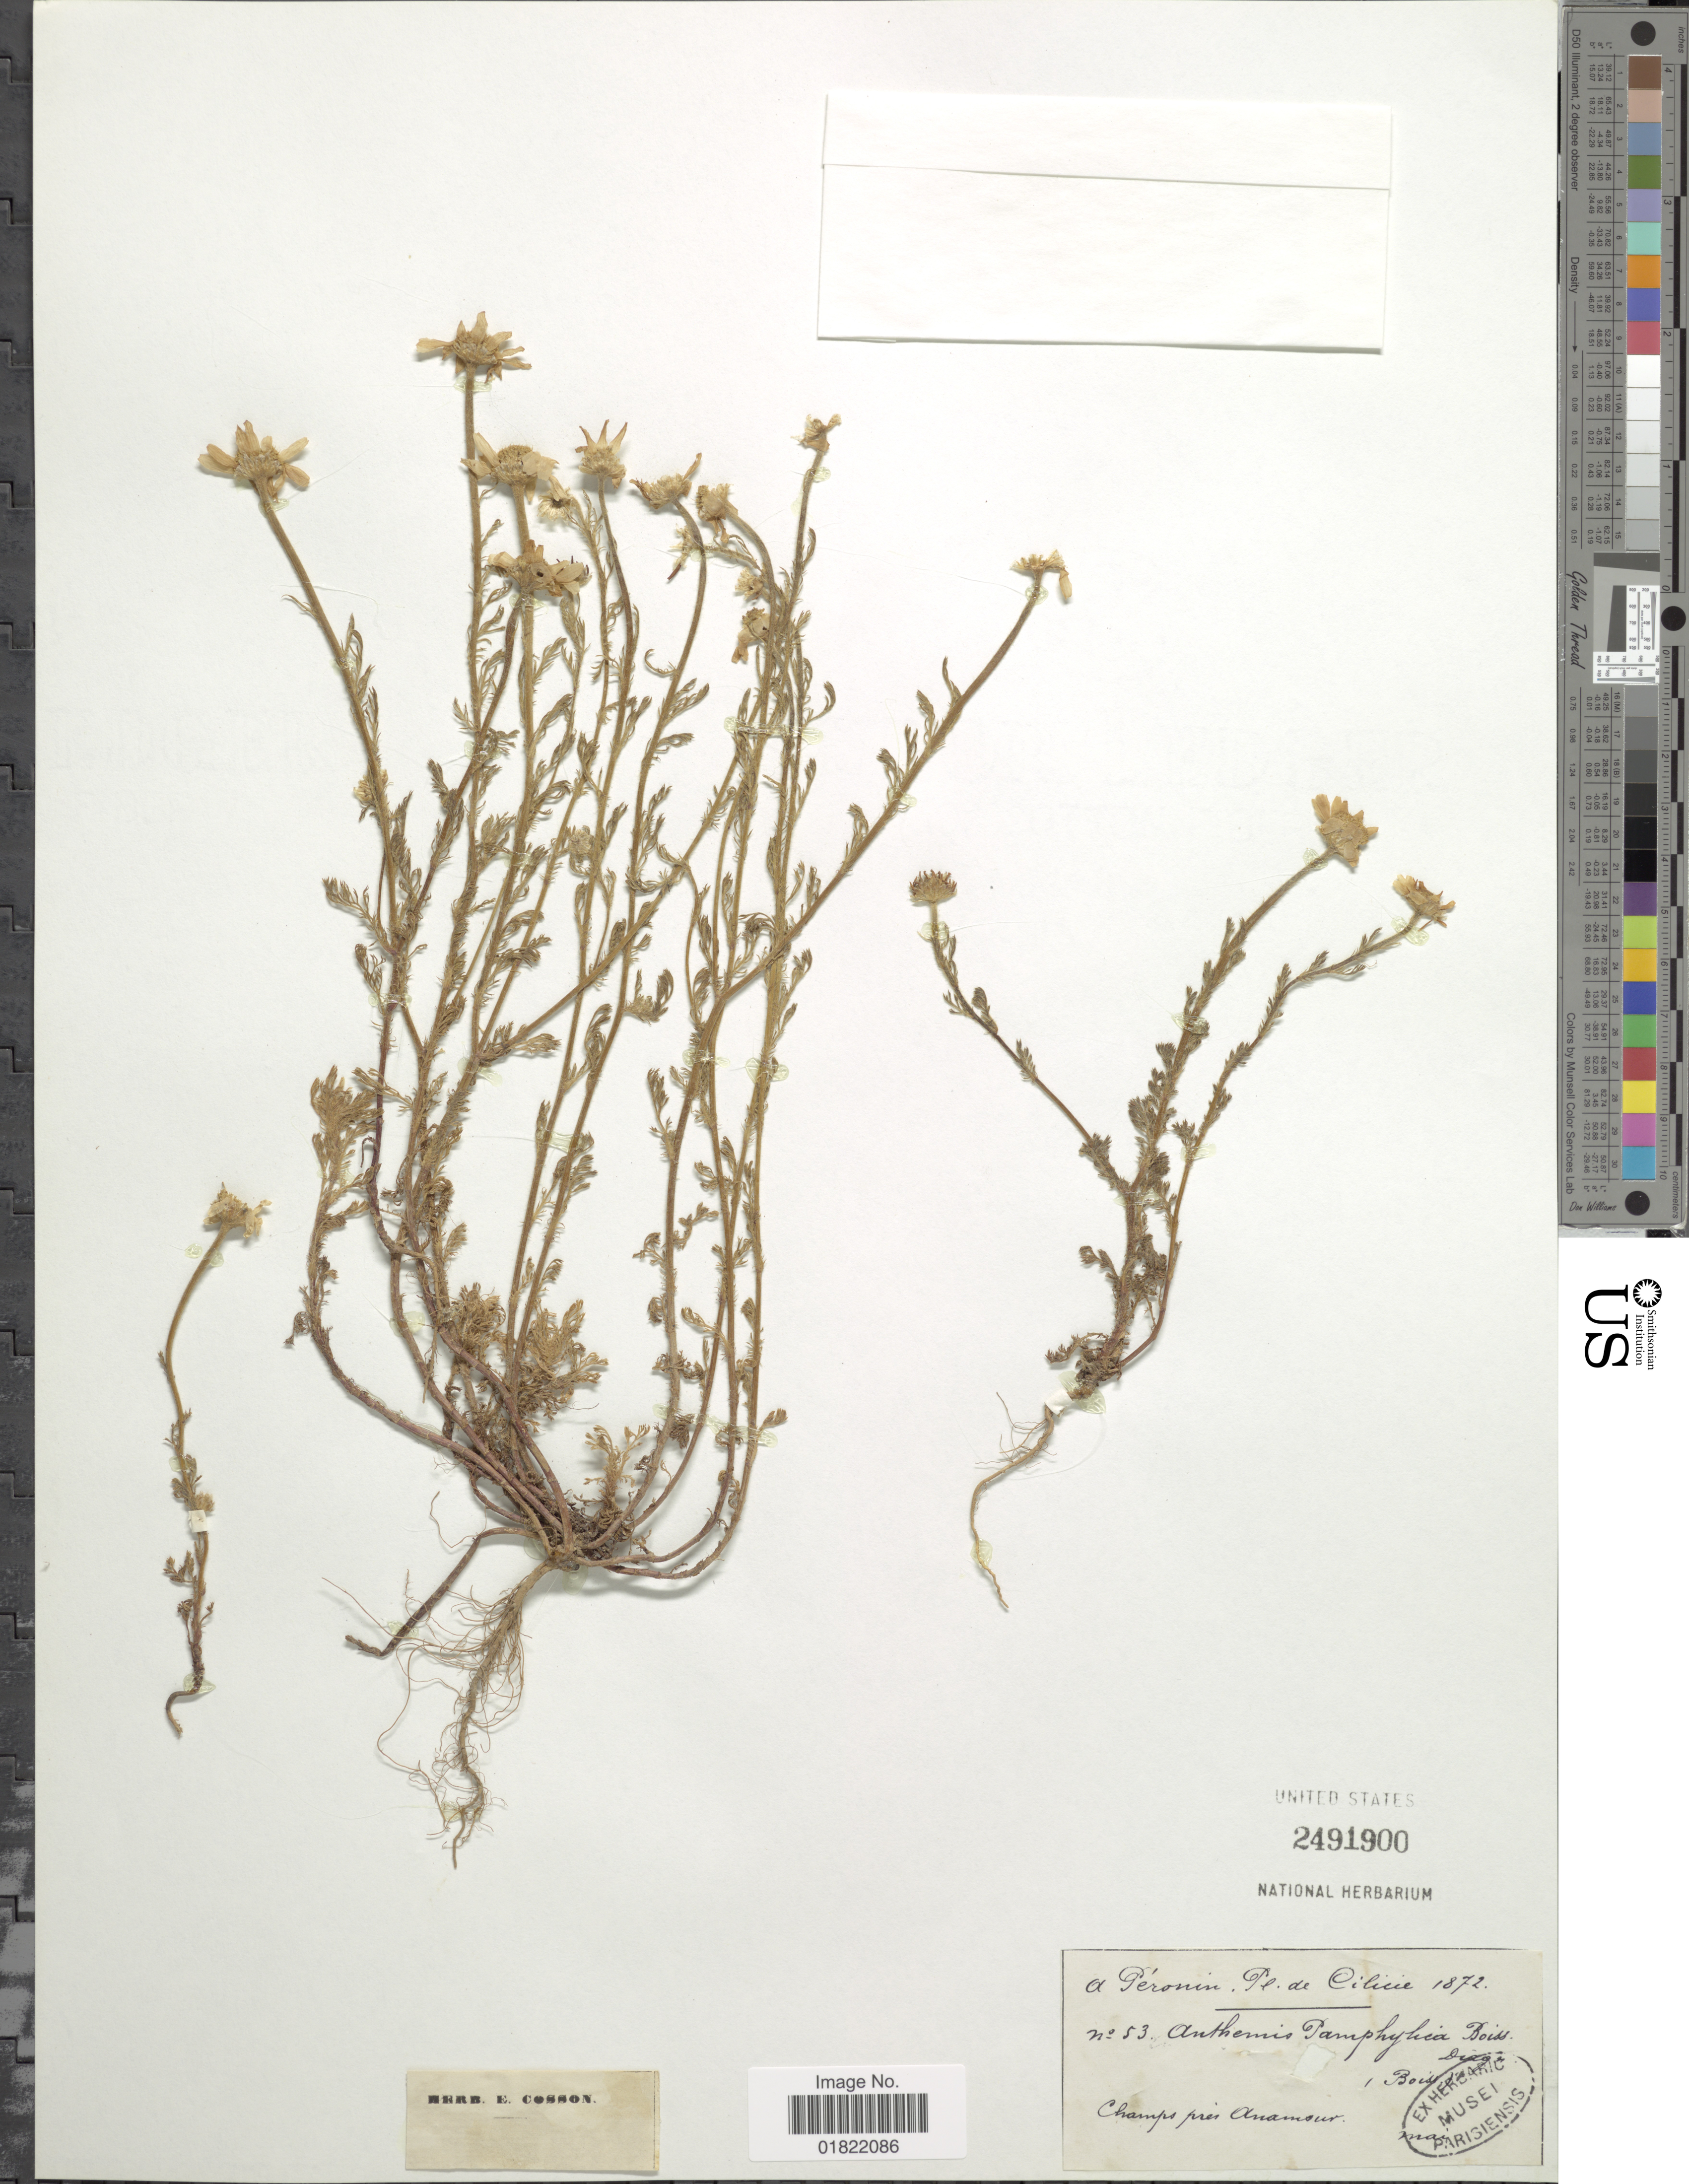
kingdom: Plantae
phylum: Tracheophyta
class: Magnoliopsida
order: Asterales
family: Asteraceae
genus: Anthemis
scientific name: Anthemis pamphylia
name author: Boiss.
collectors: A. Péronin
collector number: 53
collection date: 1872-05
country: Turkey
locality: Cilicie, Champs pres Anamour [interpreted]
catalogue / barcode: US 2491900